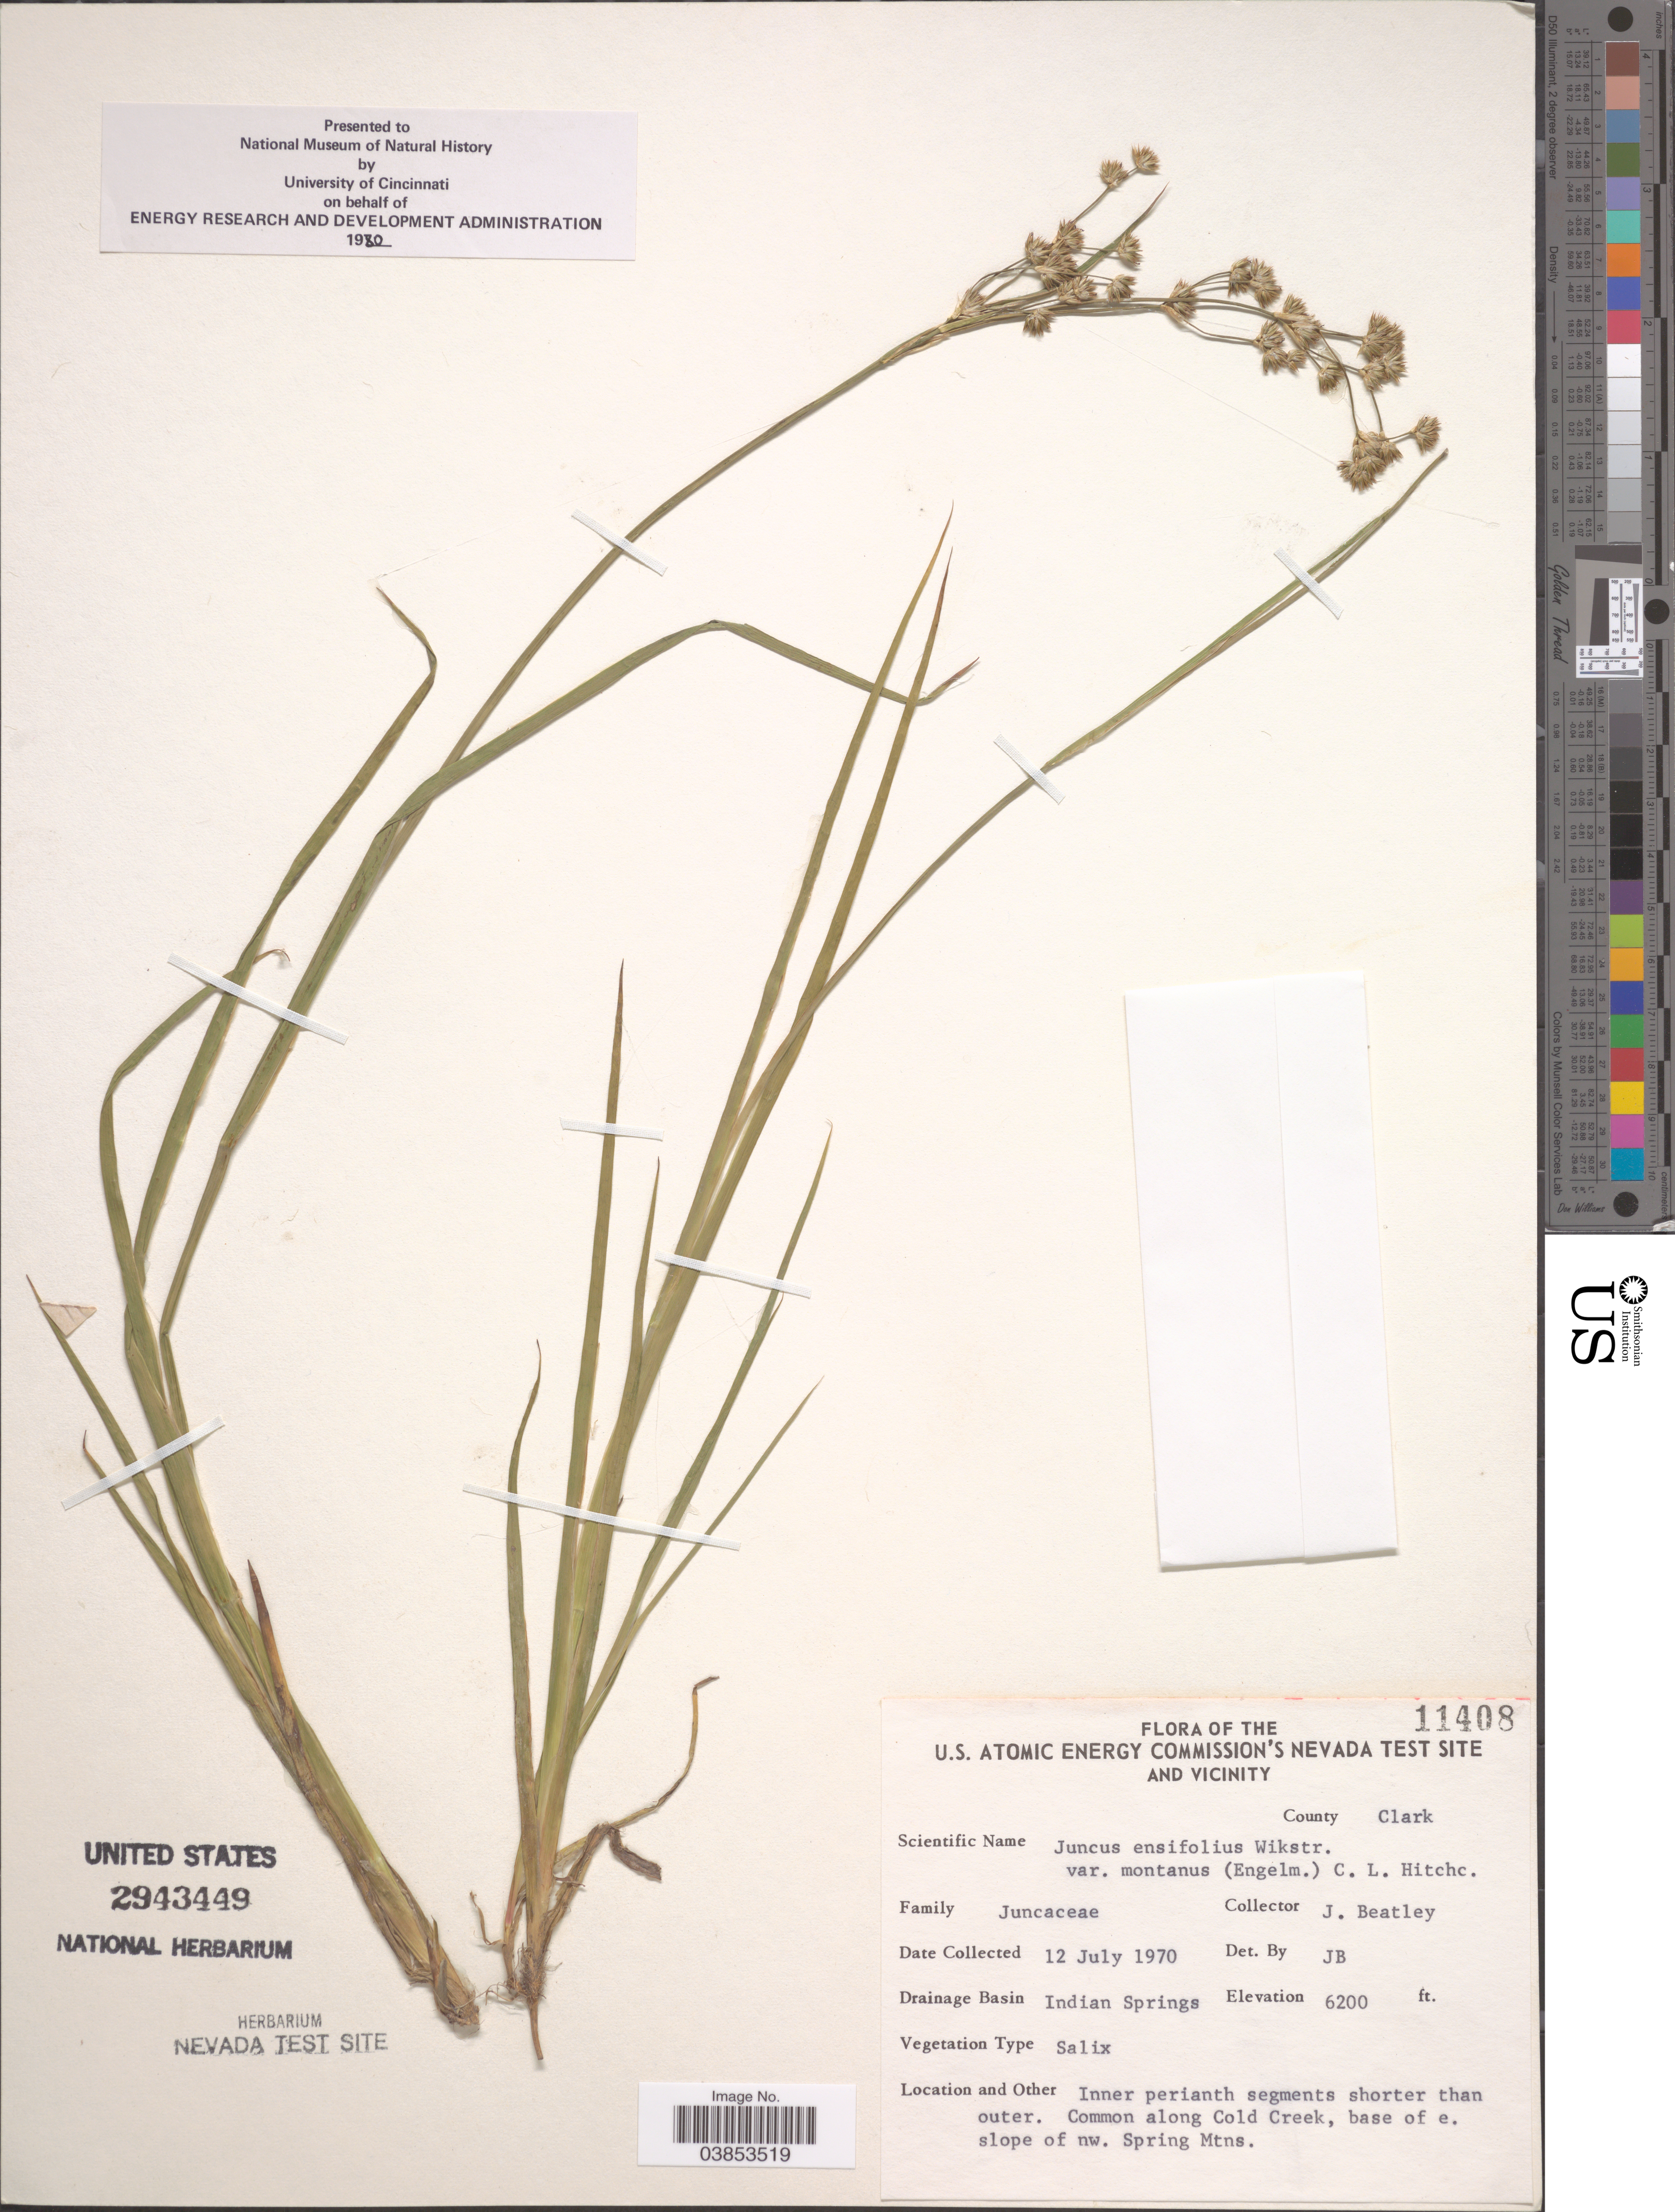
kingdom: Plantae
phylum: Tracheophyta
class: Liliopsida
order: Poales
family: Juncaceae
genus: Juncus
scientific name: Juncus ensifolius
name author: Wikstr.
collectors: J. C. Beatley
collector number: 11408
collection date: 1970-07-12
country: United States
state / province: Nevada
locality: U.S. Atomic Energy Commission's Nevada Test Site and vicinity. County Nye. Drainage Basin Indian Springs. Along Cold Creek, base of e. slope of nw. Spring Mtns.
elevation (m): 1890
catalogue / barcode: US 2943449